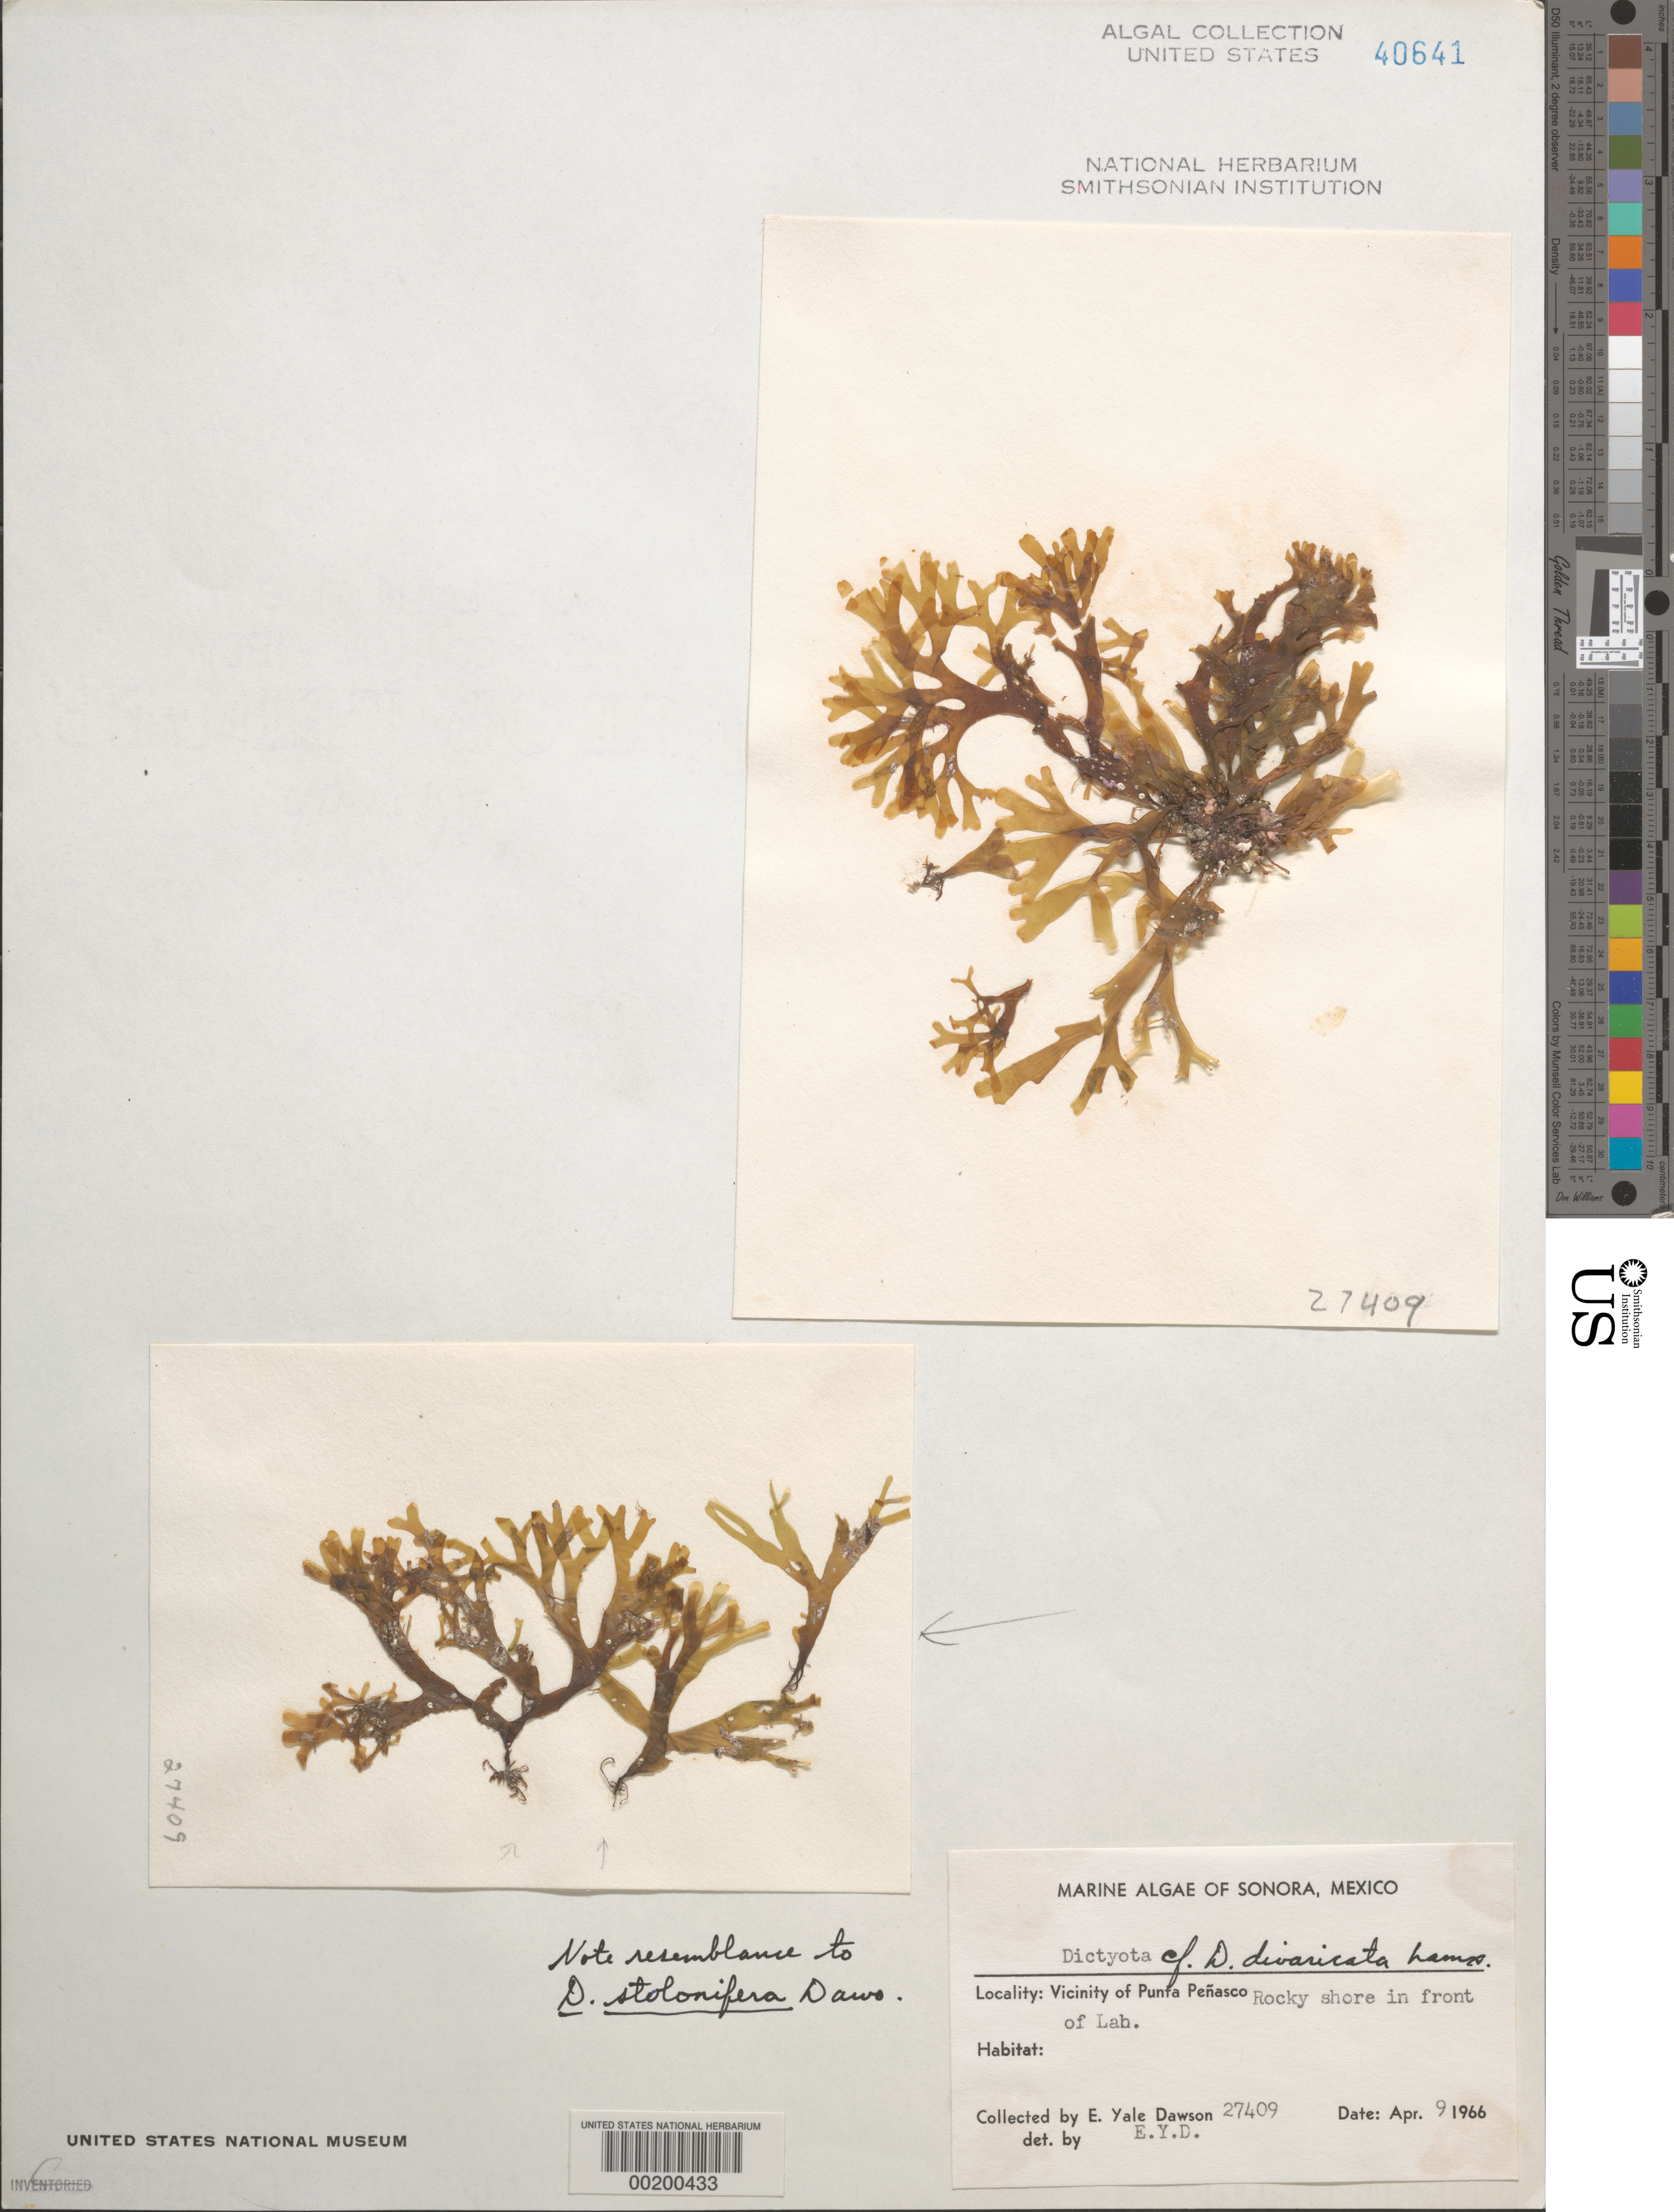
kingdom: Chromista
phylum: Ochrophyta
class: Phaeophyceae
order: Dictyotales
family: Dictyotaceae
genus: Dictyota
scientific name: Dictyota divaricata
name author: J.V.Lamouroux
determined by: Dawson, E. Y.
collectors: E. Y. Dawson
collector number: EYD 27409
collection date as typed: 09 Apr 1966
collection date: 1966-04-09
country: Mexico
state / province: Sonora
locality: Marine laboratory shore, Punta Penasco area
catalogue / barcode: US 40641